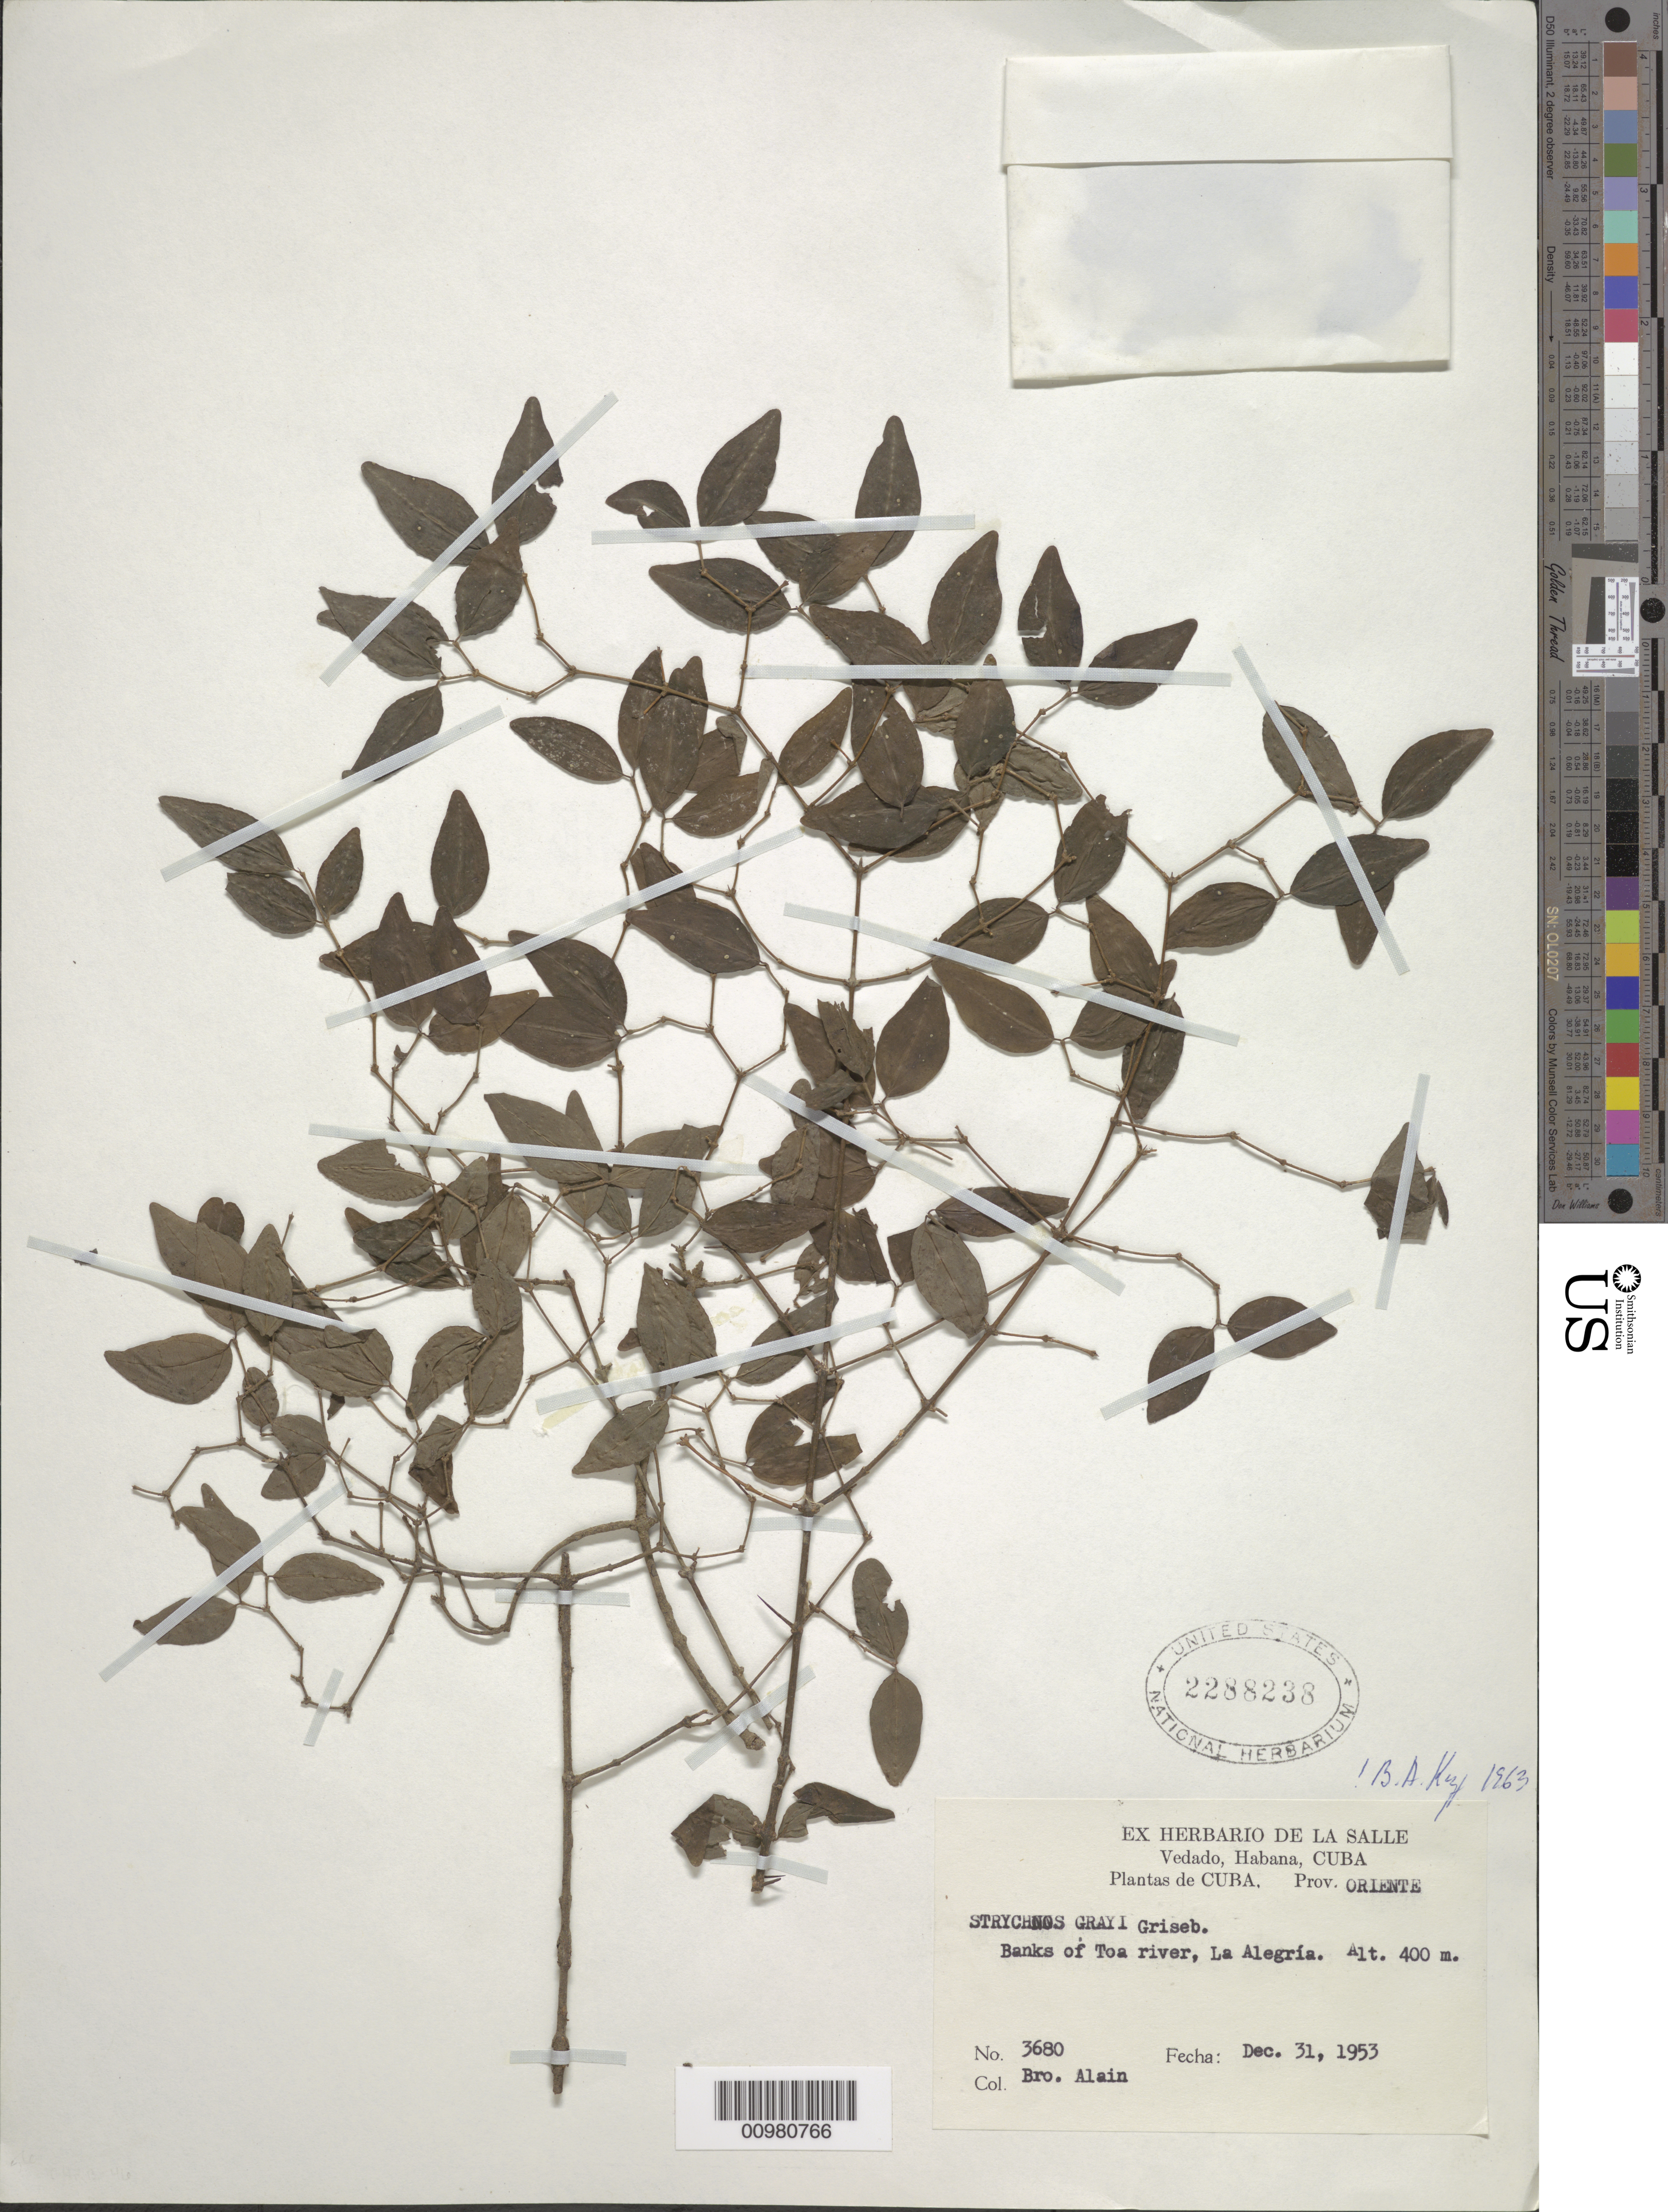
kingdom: Plantae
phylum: Tracheophyta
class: Magnoliopsida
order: Gentianales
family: Loganiaceae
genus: Strychnos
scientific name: Strychnos grayi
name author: Griseb.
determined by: Krukoff, B. A.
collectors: A. H. Liogier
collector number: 3680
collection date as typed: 31 Dec 1953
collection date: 1953-12-31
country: Cuba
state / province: Oriente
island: Cuba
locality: Banks of the Toa River, La Alegría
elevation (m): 400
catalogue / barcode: US 2288238